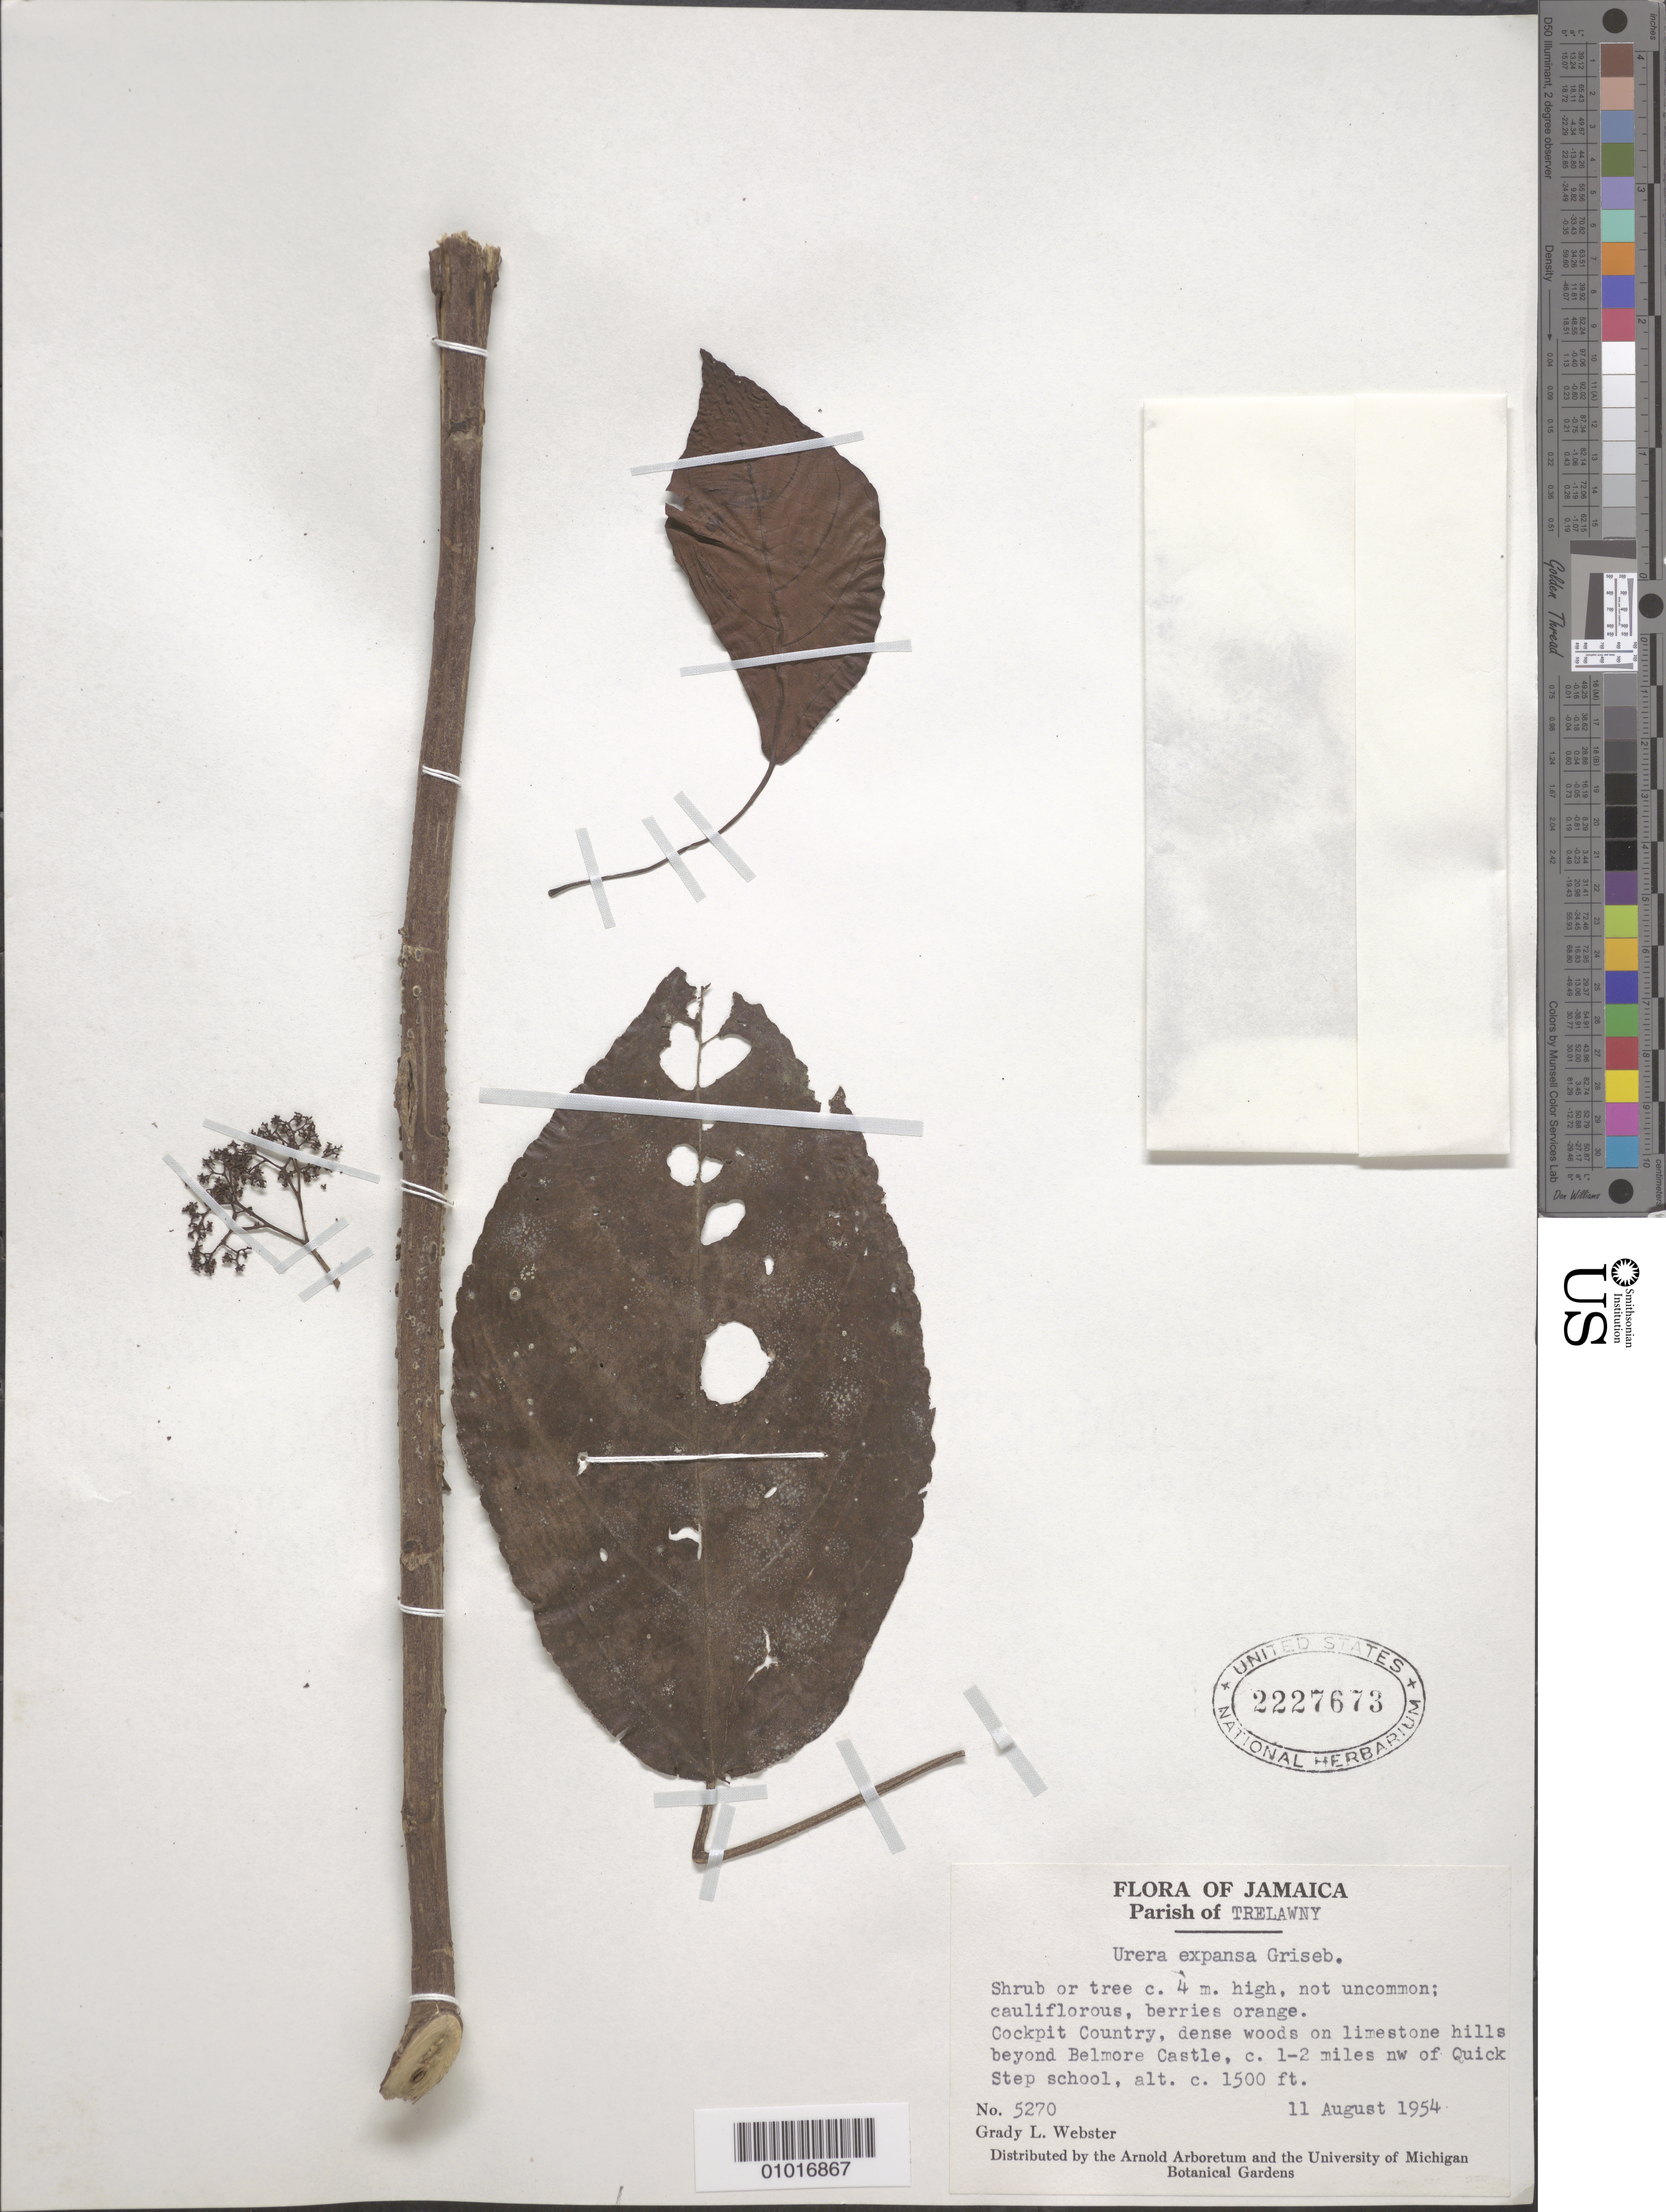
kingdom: Plantae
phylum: Tracheophyta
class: Magnoliopsida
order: Rosales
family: Urticaceae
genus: Urera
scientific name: Urera expansa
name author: (Sw.) Griseb.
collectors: G. L. Webster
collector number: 5270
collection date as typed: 11 Aug 1954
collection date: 1954-08-11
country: Jamaica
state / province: Trelawny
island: Jamaica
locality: Cockpit Country, dense woods on limestone hills beyond Belmore Castle, c. 1-2 miles NW of Quick Step school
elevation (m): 457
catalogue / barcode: US 2227673